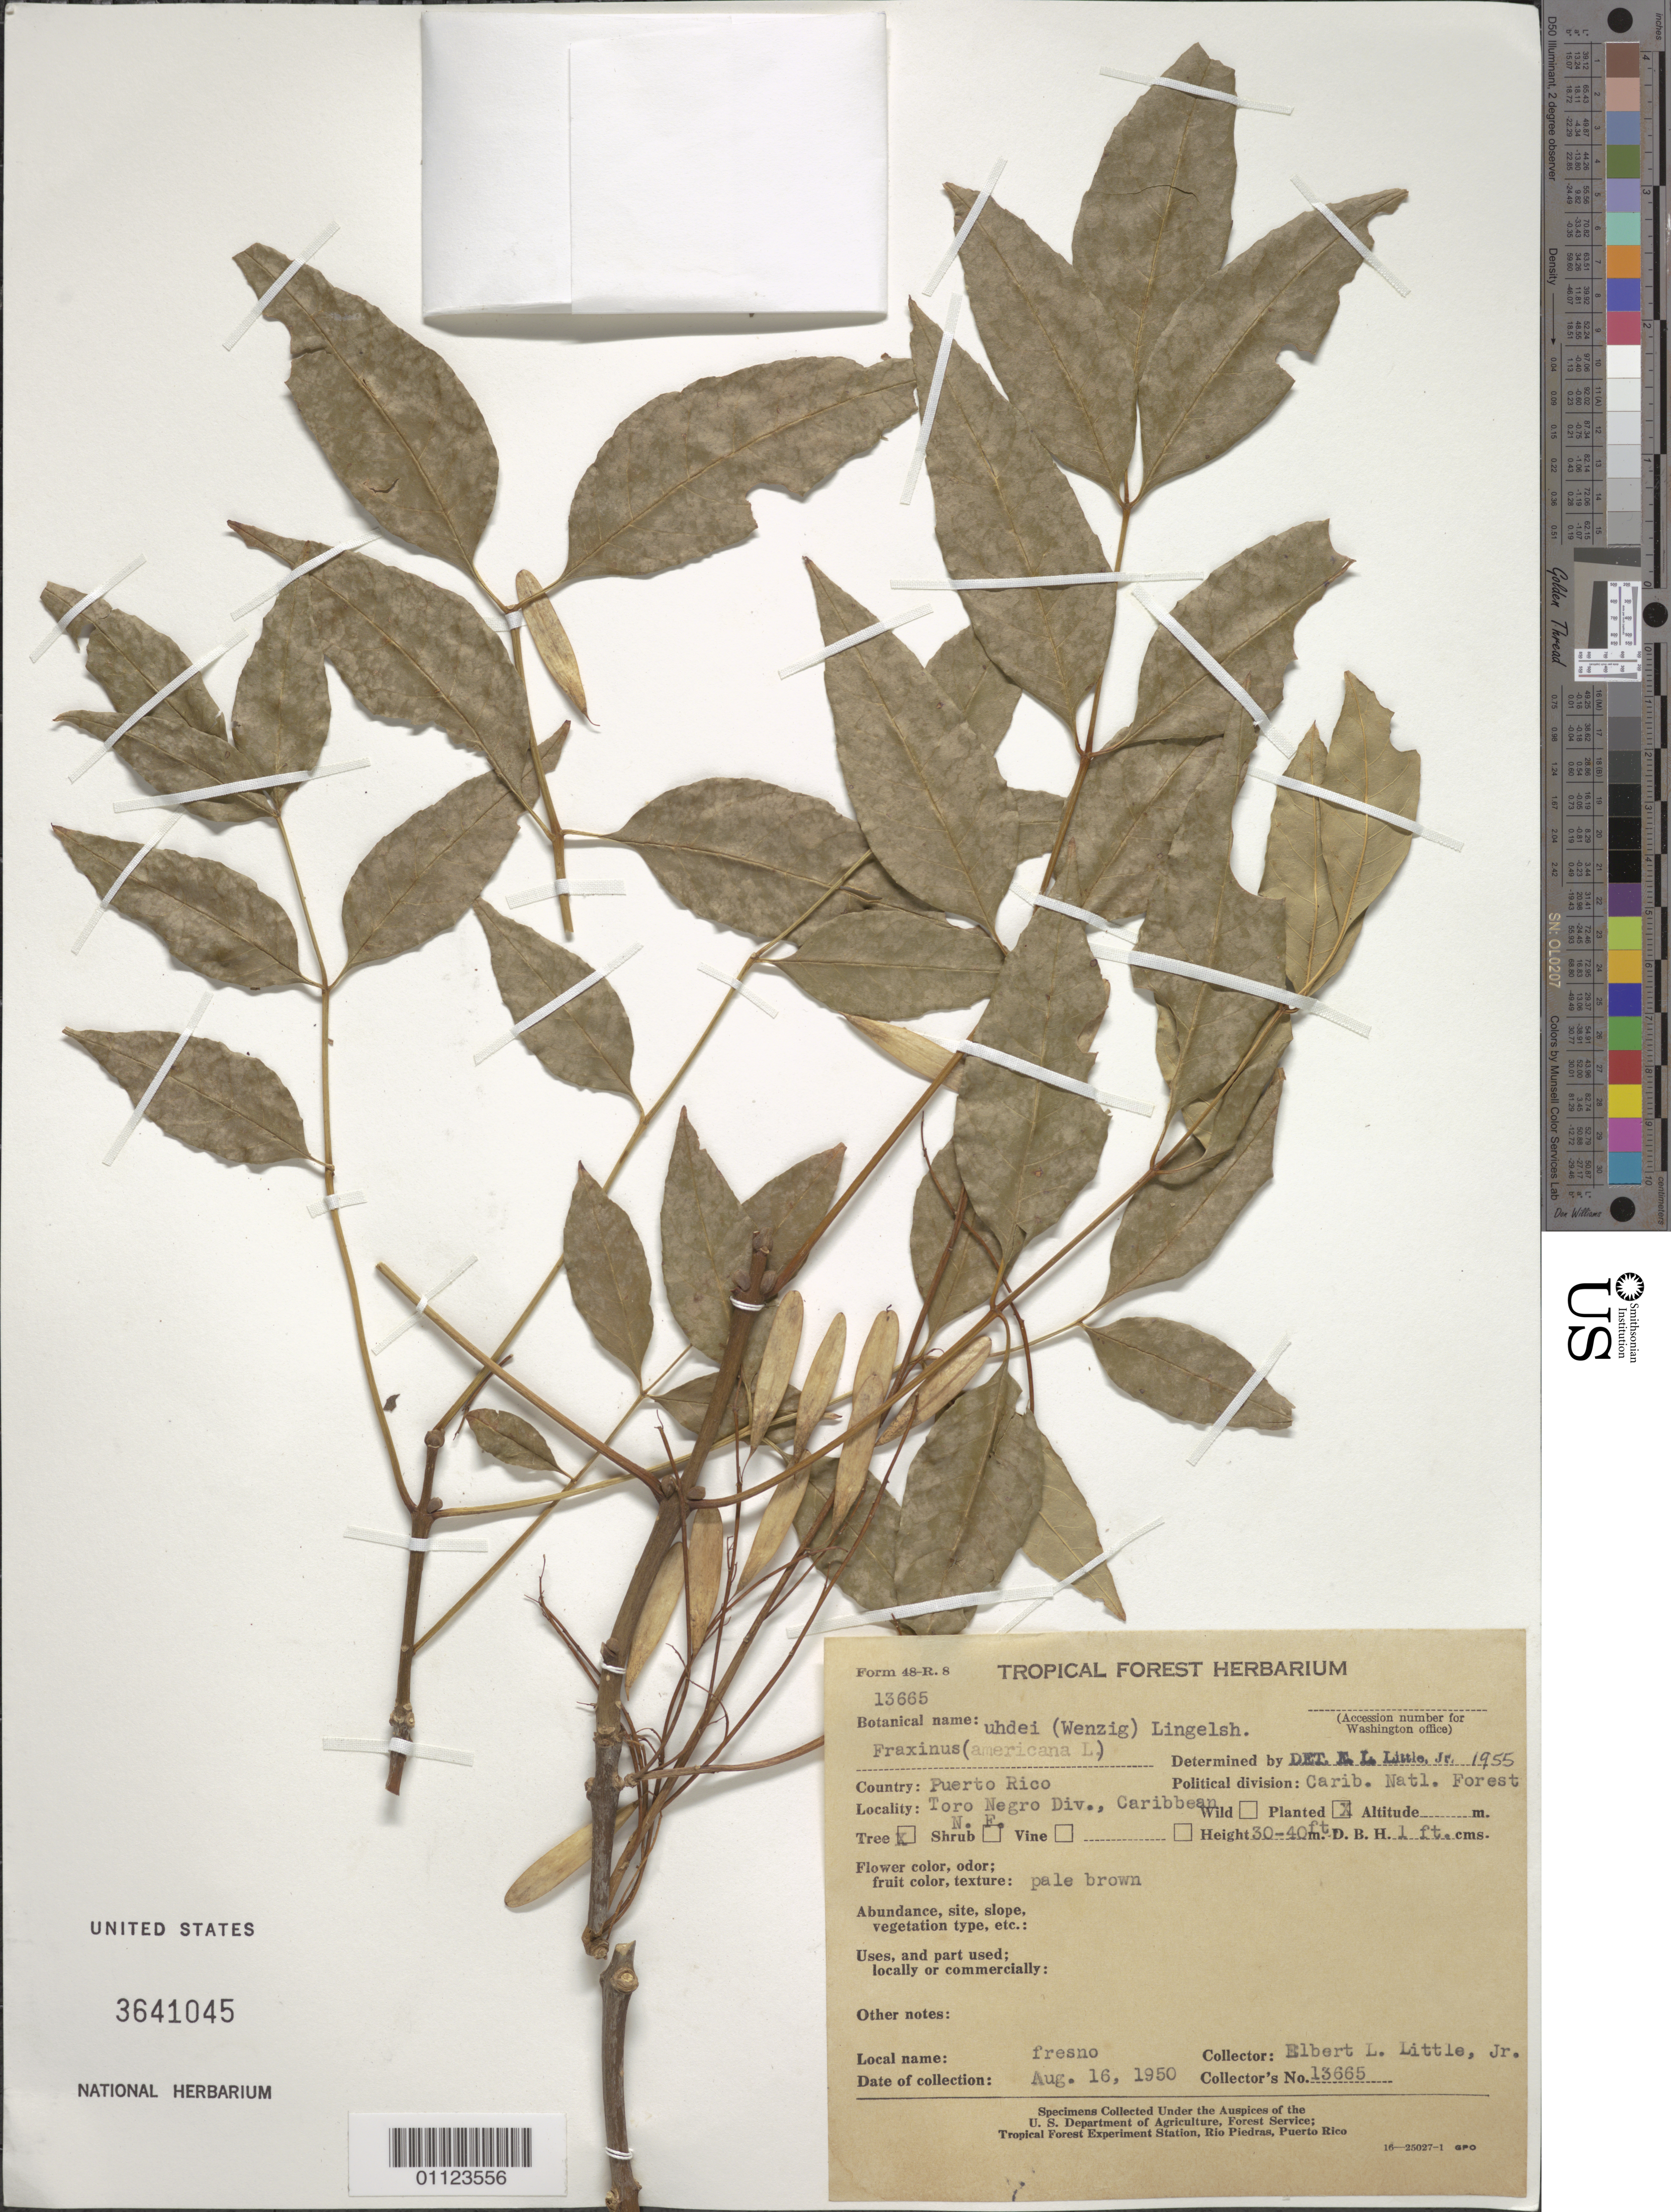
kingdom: Plantae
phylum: Tracheophyta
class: Magnoliopsida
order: Lamiales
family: Oleaceae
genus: Fraxinus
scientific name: Fraxinus uhdei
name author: (Wenz.) Lingelsh.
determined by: Little, Elbert L., Jr., (FSSR), United States Department of Agriculture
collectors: E. L. Little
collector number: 13665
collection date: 1950-08-16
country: Puerto Rico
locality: Caribbean Nat'l. Forest, Toro Negro Division.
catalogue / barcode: US 3641045